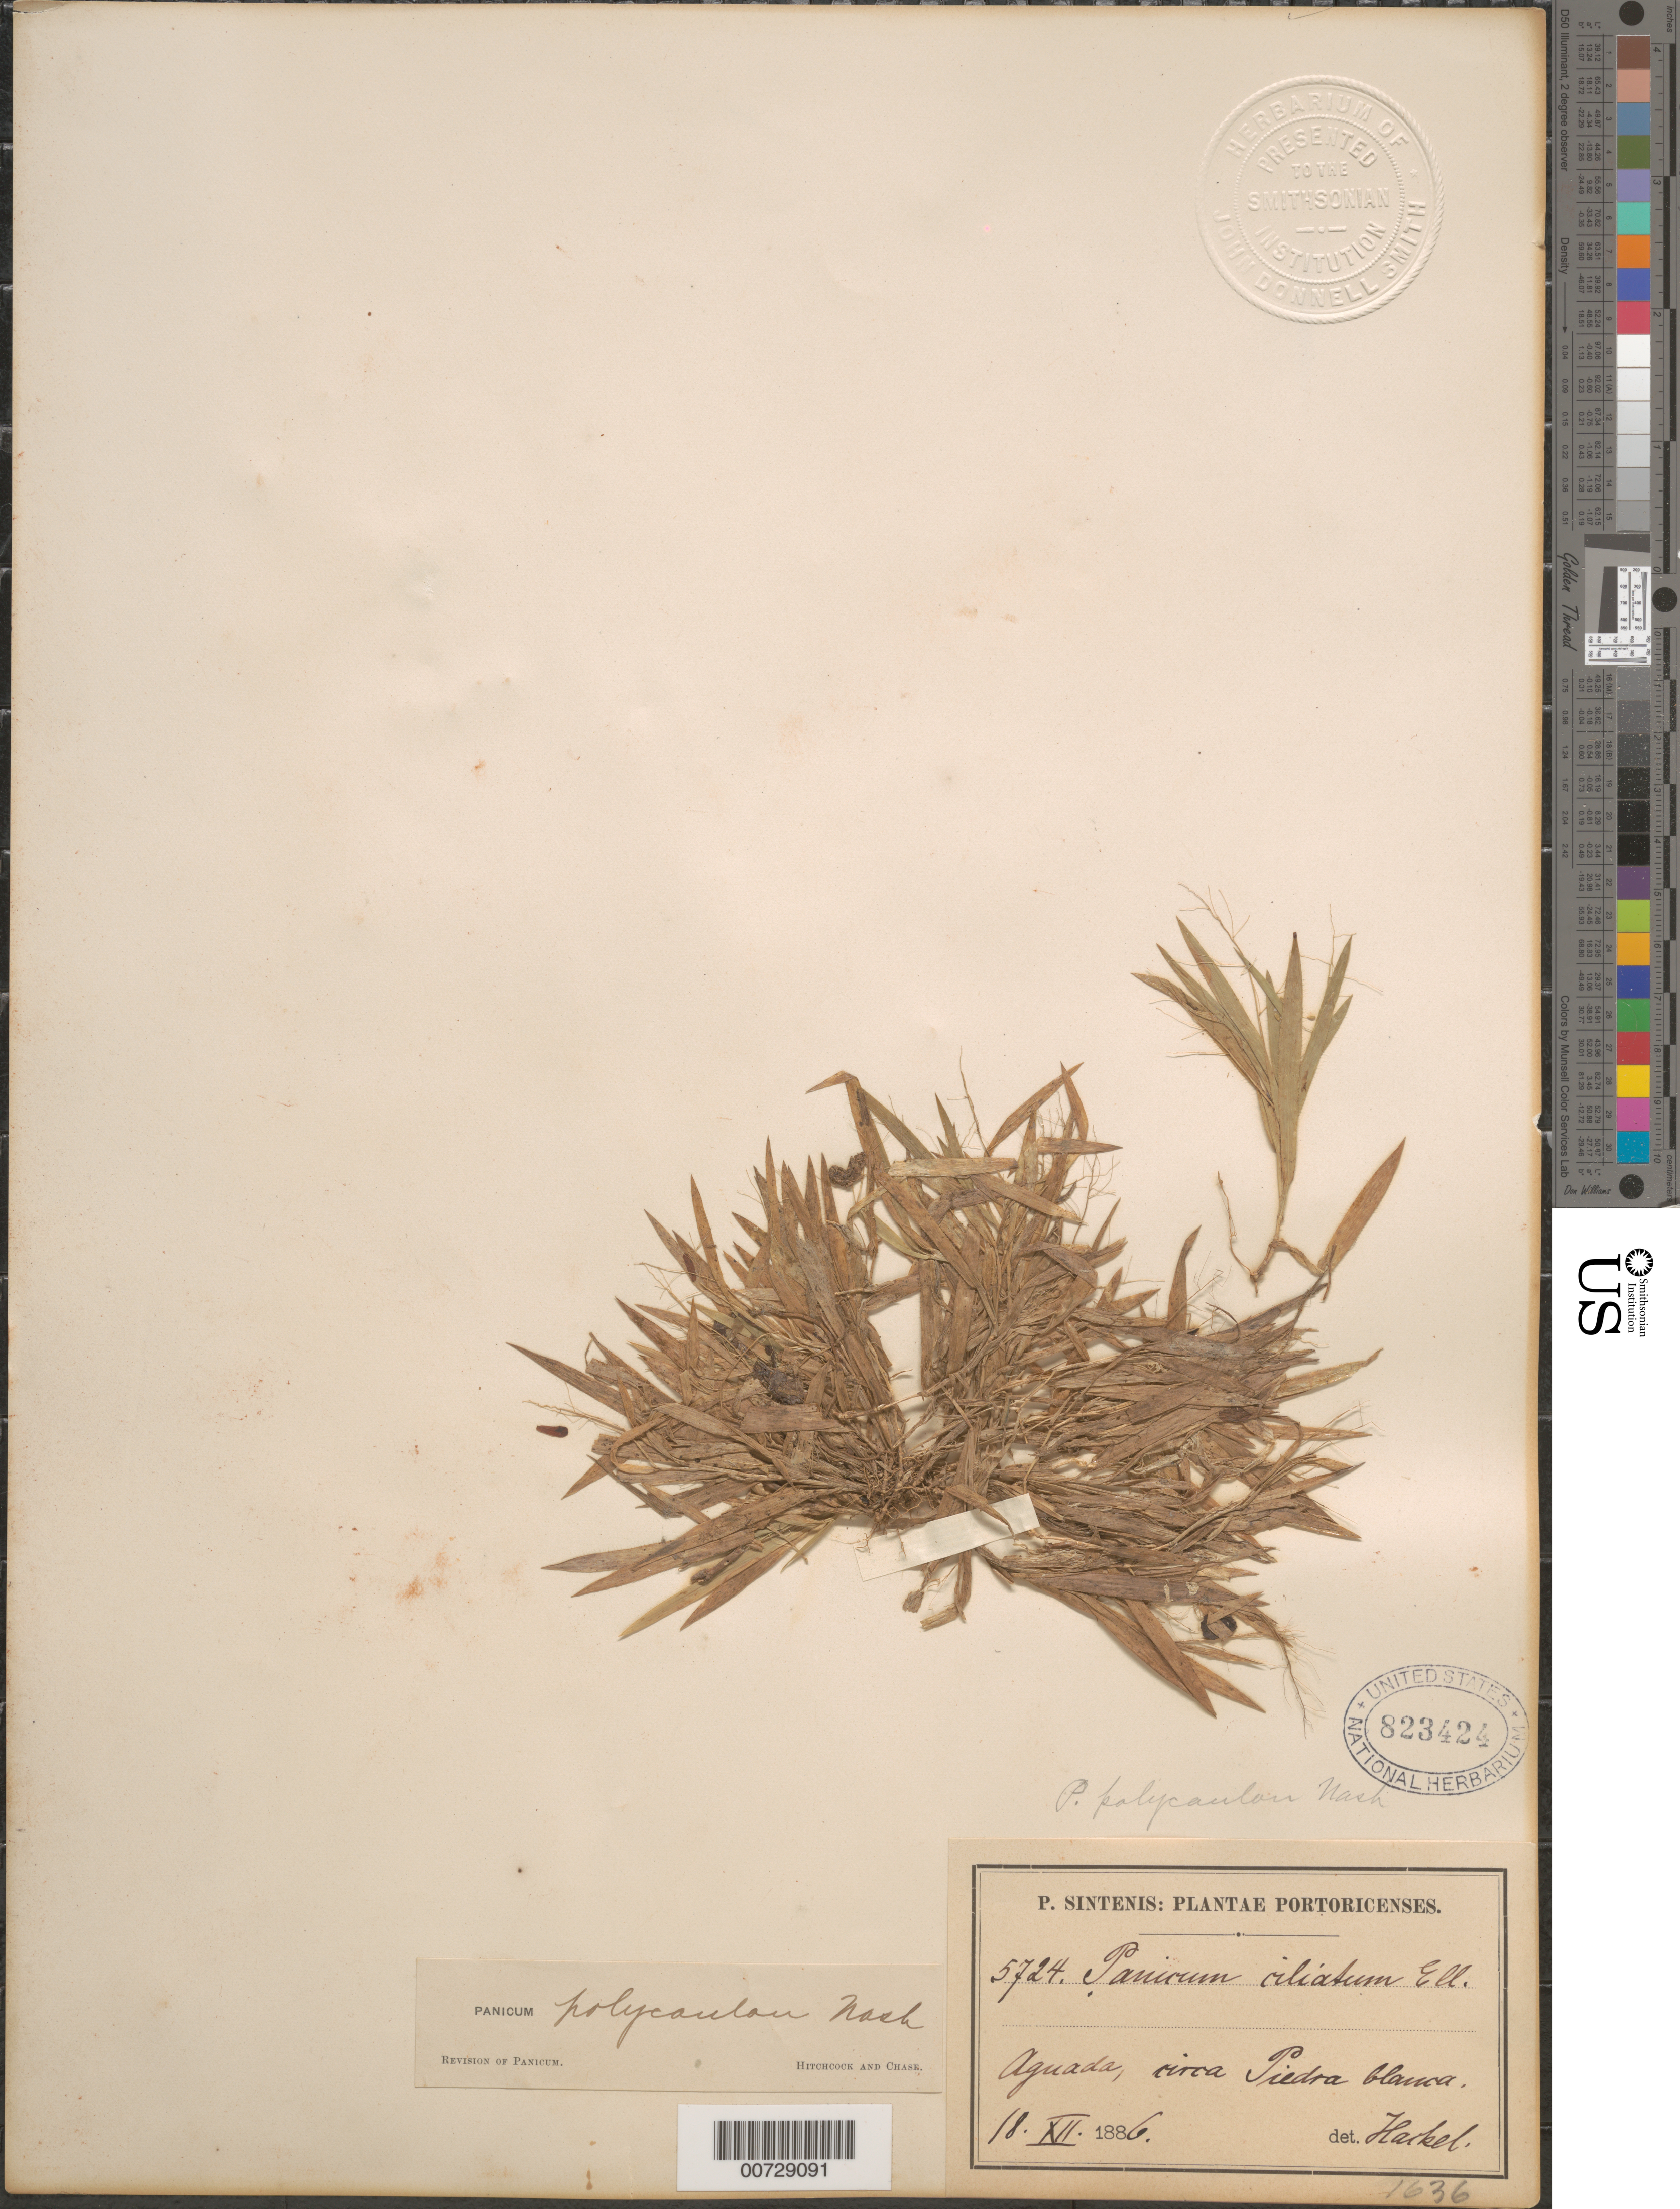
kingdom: Plantae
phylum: Tracheophyta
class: Liliopsida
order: Poales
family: Poaceae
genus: Dichanthelium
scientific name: Dichanthelium strigosum var. glabrescens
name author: (Griseb.) Freckmann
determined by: Hitchcock, Albert S.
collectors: P. Sintenis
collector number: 5724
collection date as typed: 18 Dec 1886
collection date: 1886-12-18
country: Puerto Rico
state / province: Aguada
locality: Piedra Blanca, circa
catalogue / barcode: US 823424